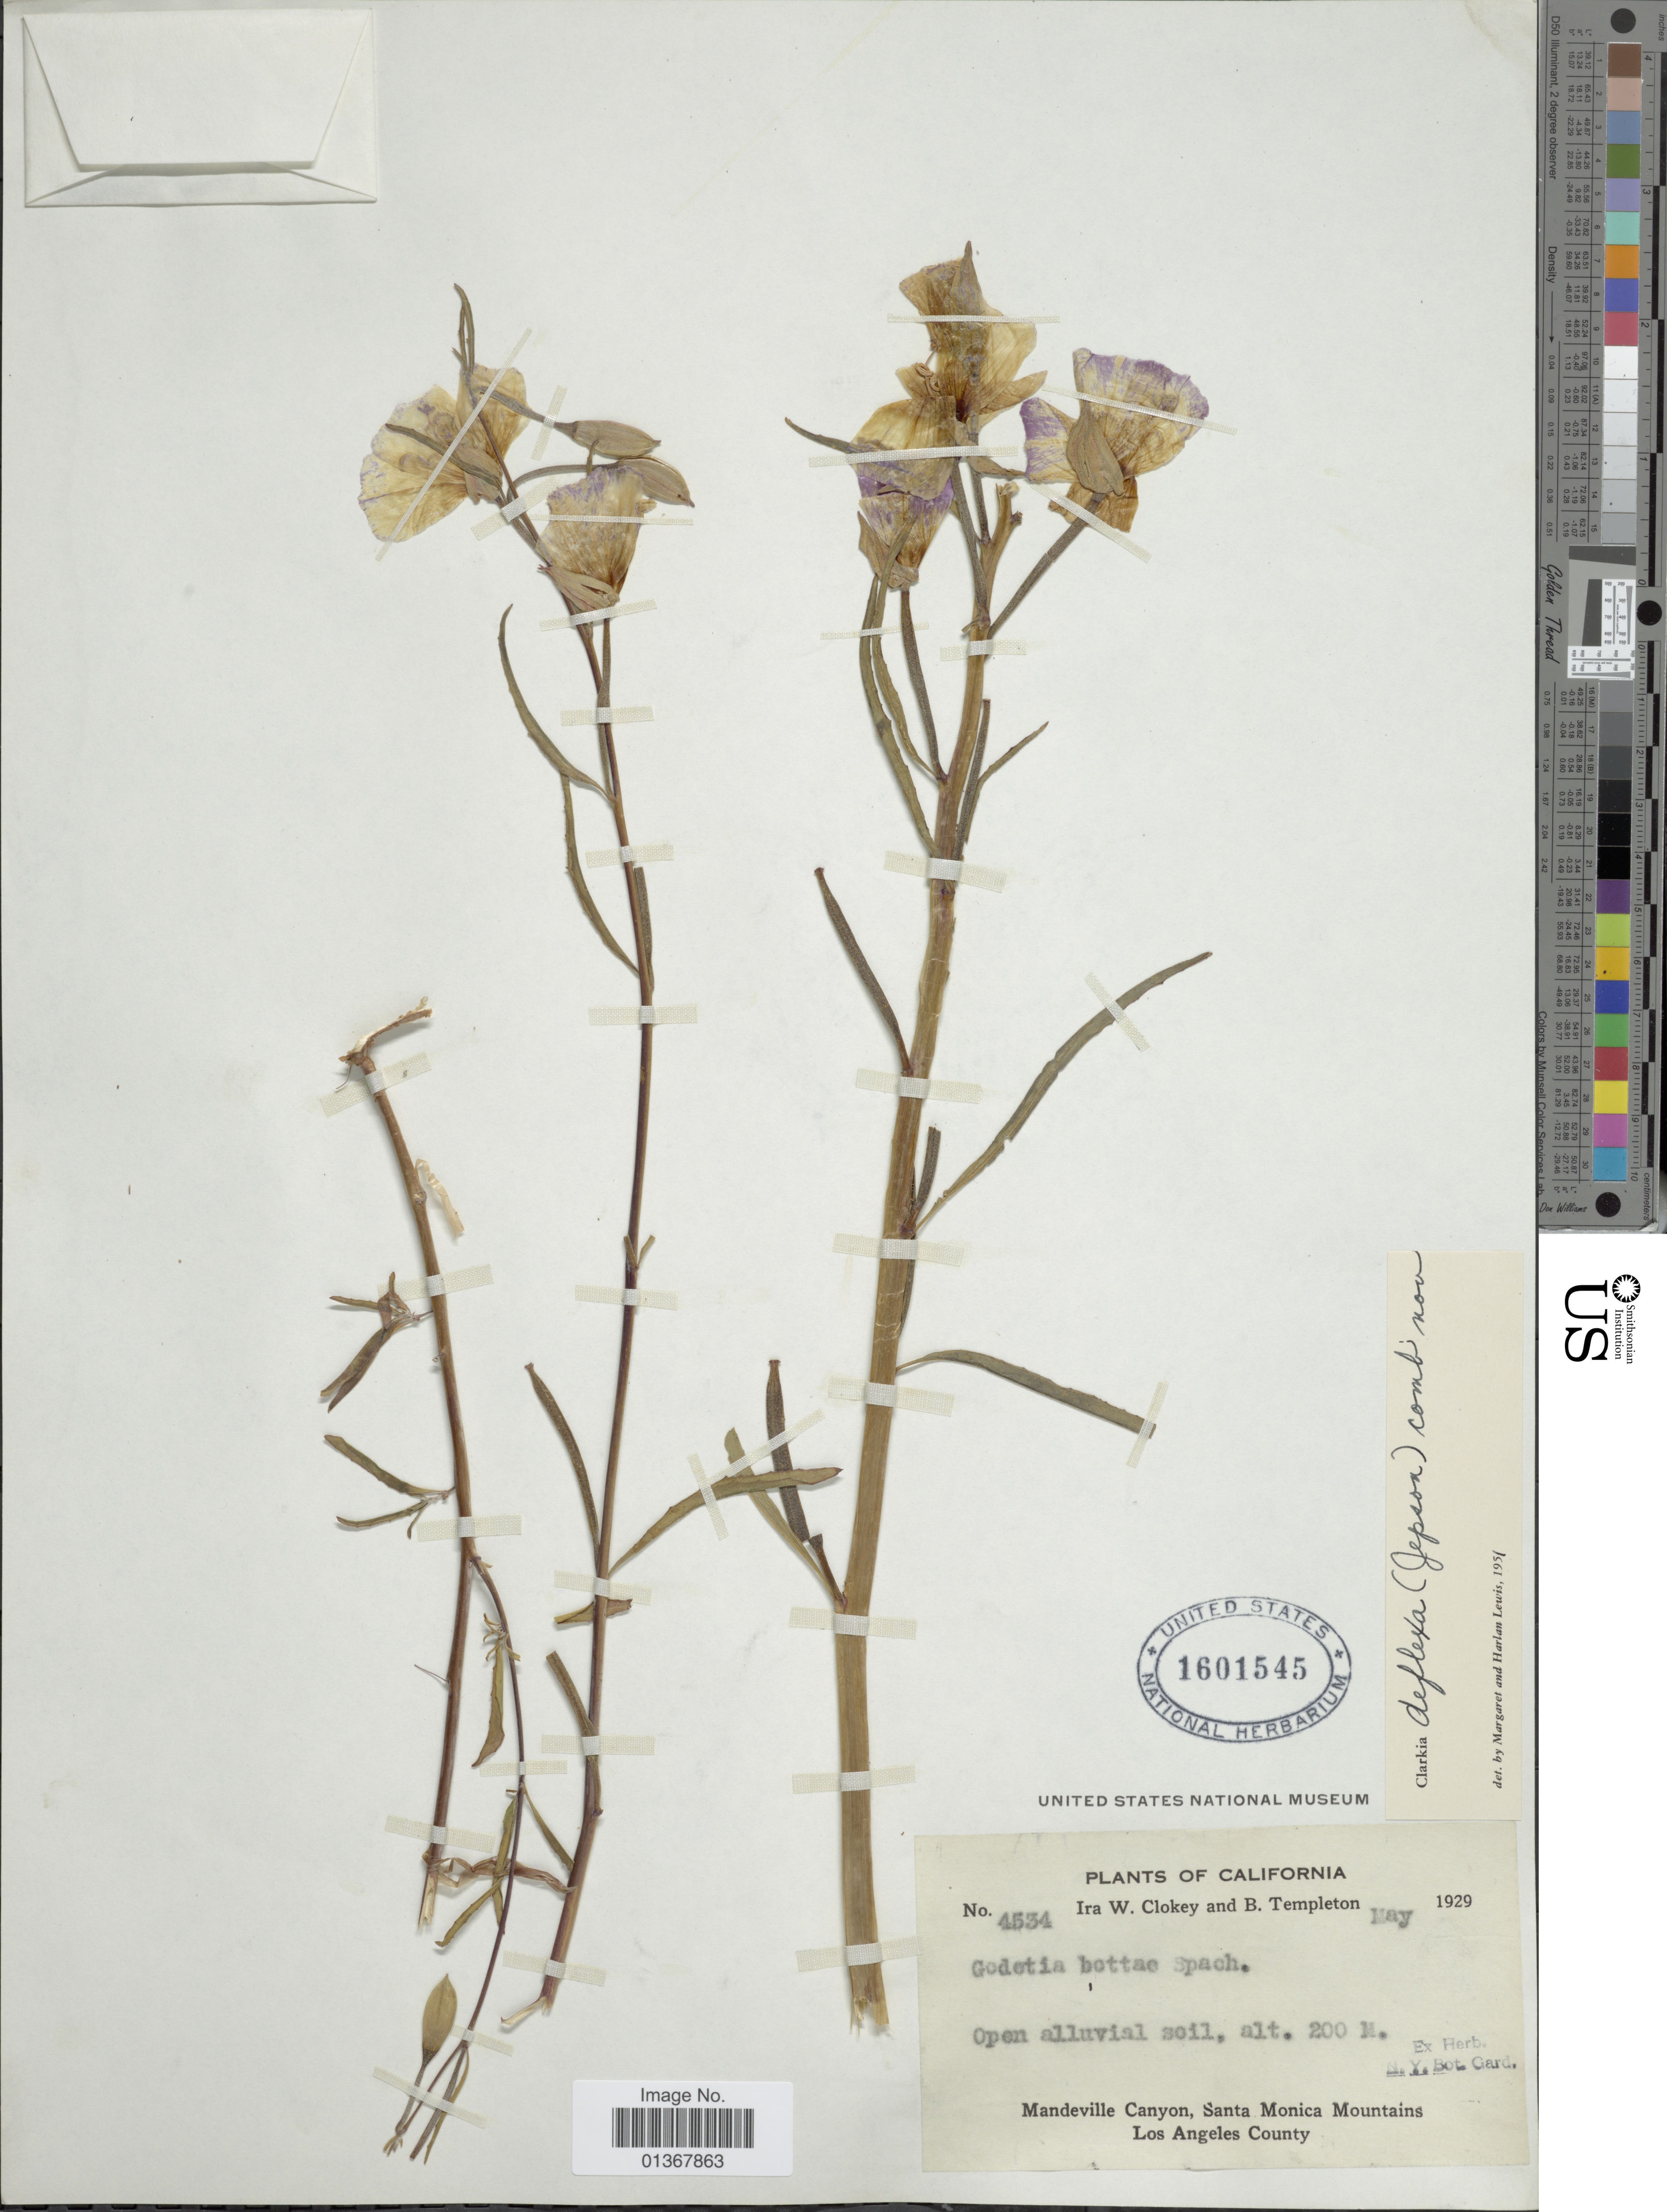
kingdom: Plantae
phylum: Tracheophyta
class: Magnoliopsida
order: Myrtales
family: Onagraceae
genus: Clarkia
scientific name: Clarkia bottae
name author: (Spach) F. H. Lewis & M.E. Lewis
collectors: I. W. Clokey & B. Templeton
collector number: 4534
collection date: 1929-05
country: United States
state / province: California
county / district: Los Angeles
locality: Mandeville Canyon, Santa Monica Mountains, Los Angeles County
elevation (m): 200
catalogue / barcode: US 1601545